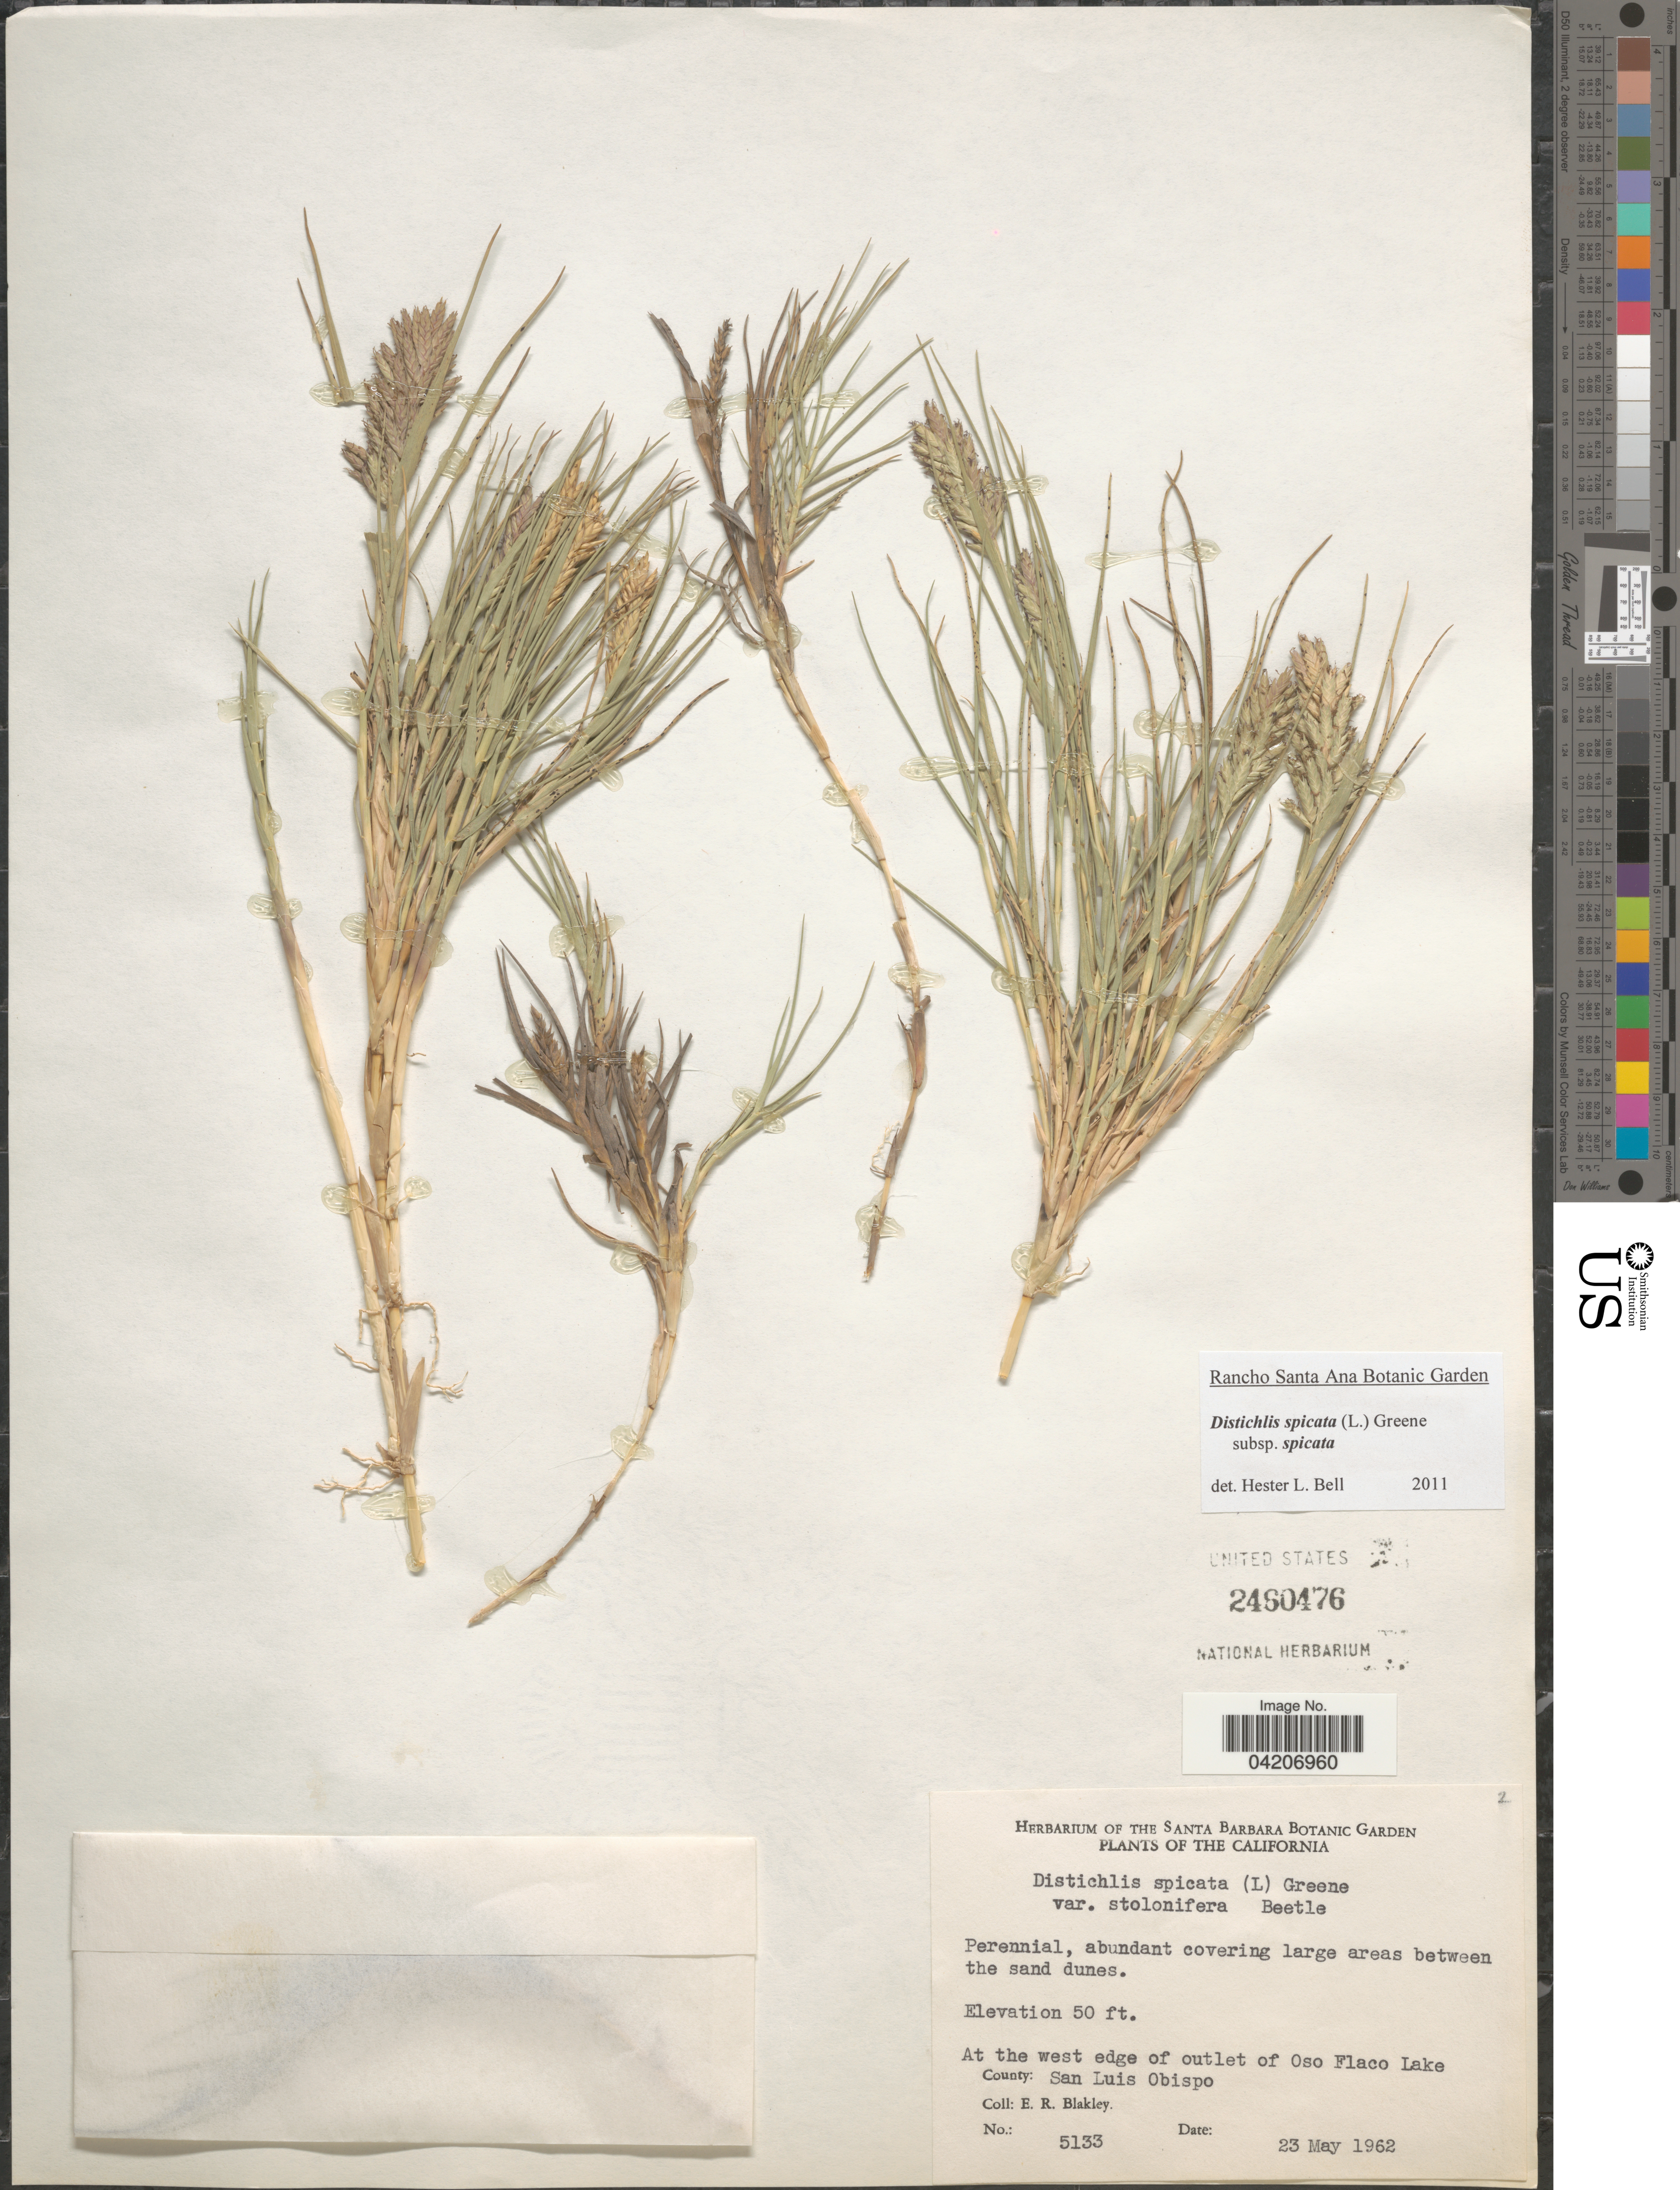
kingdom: Plantae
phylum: Tracheophyta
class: Liliopsida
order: Poales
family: Poaceae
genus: Distichlis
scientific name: Distichlis spicata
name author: (L.) Greene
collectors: E. R. Blakley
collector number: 5133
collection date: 1962-05-23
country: United States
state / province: California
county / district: San Luis Obispo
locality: At the west edge of outlet of Oso Flaco Lake. County: San Luis Obispo.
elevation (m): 15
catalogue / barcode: US 2460476